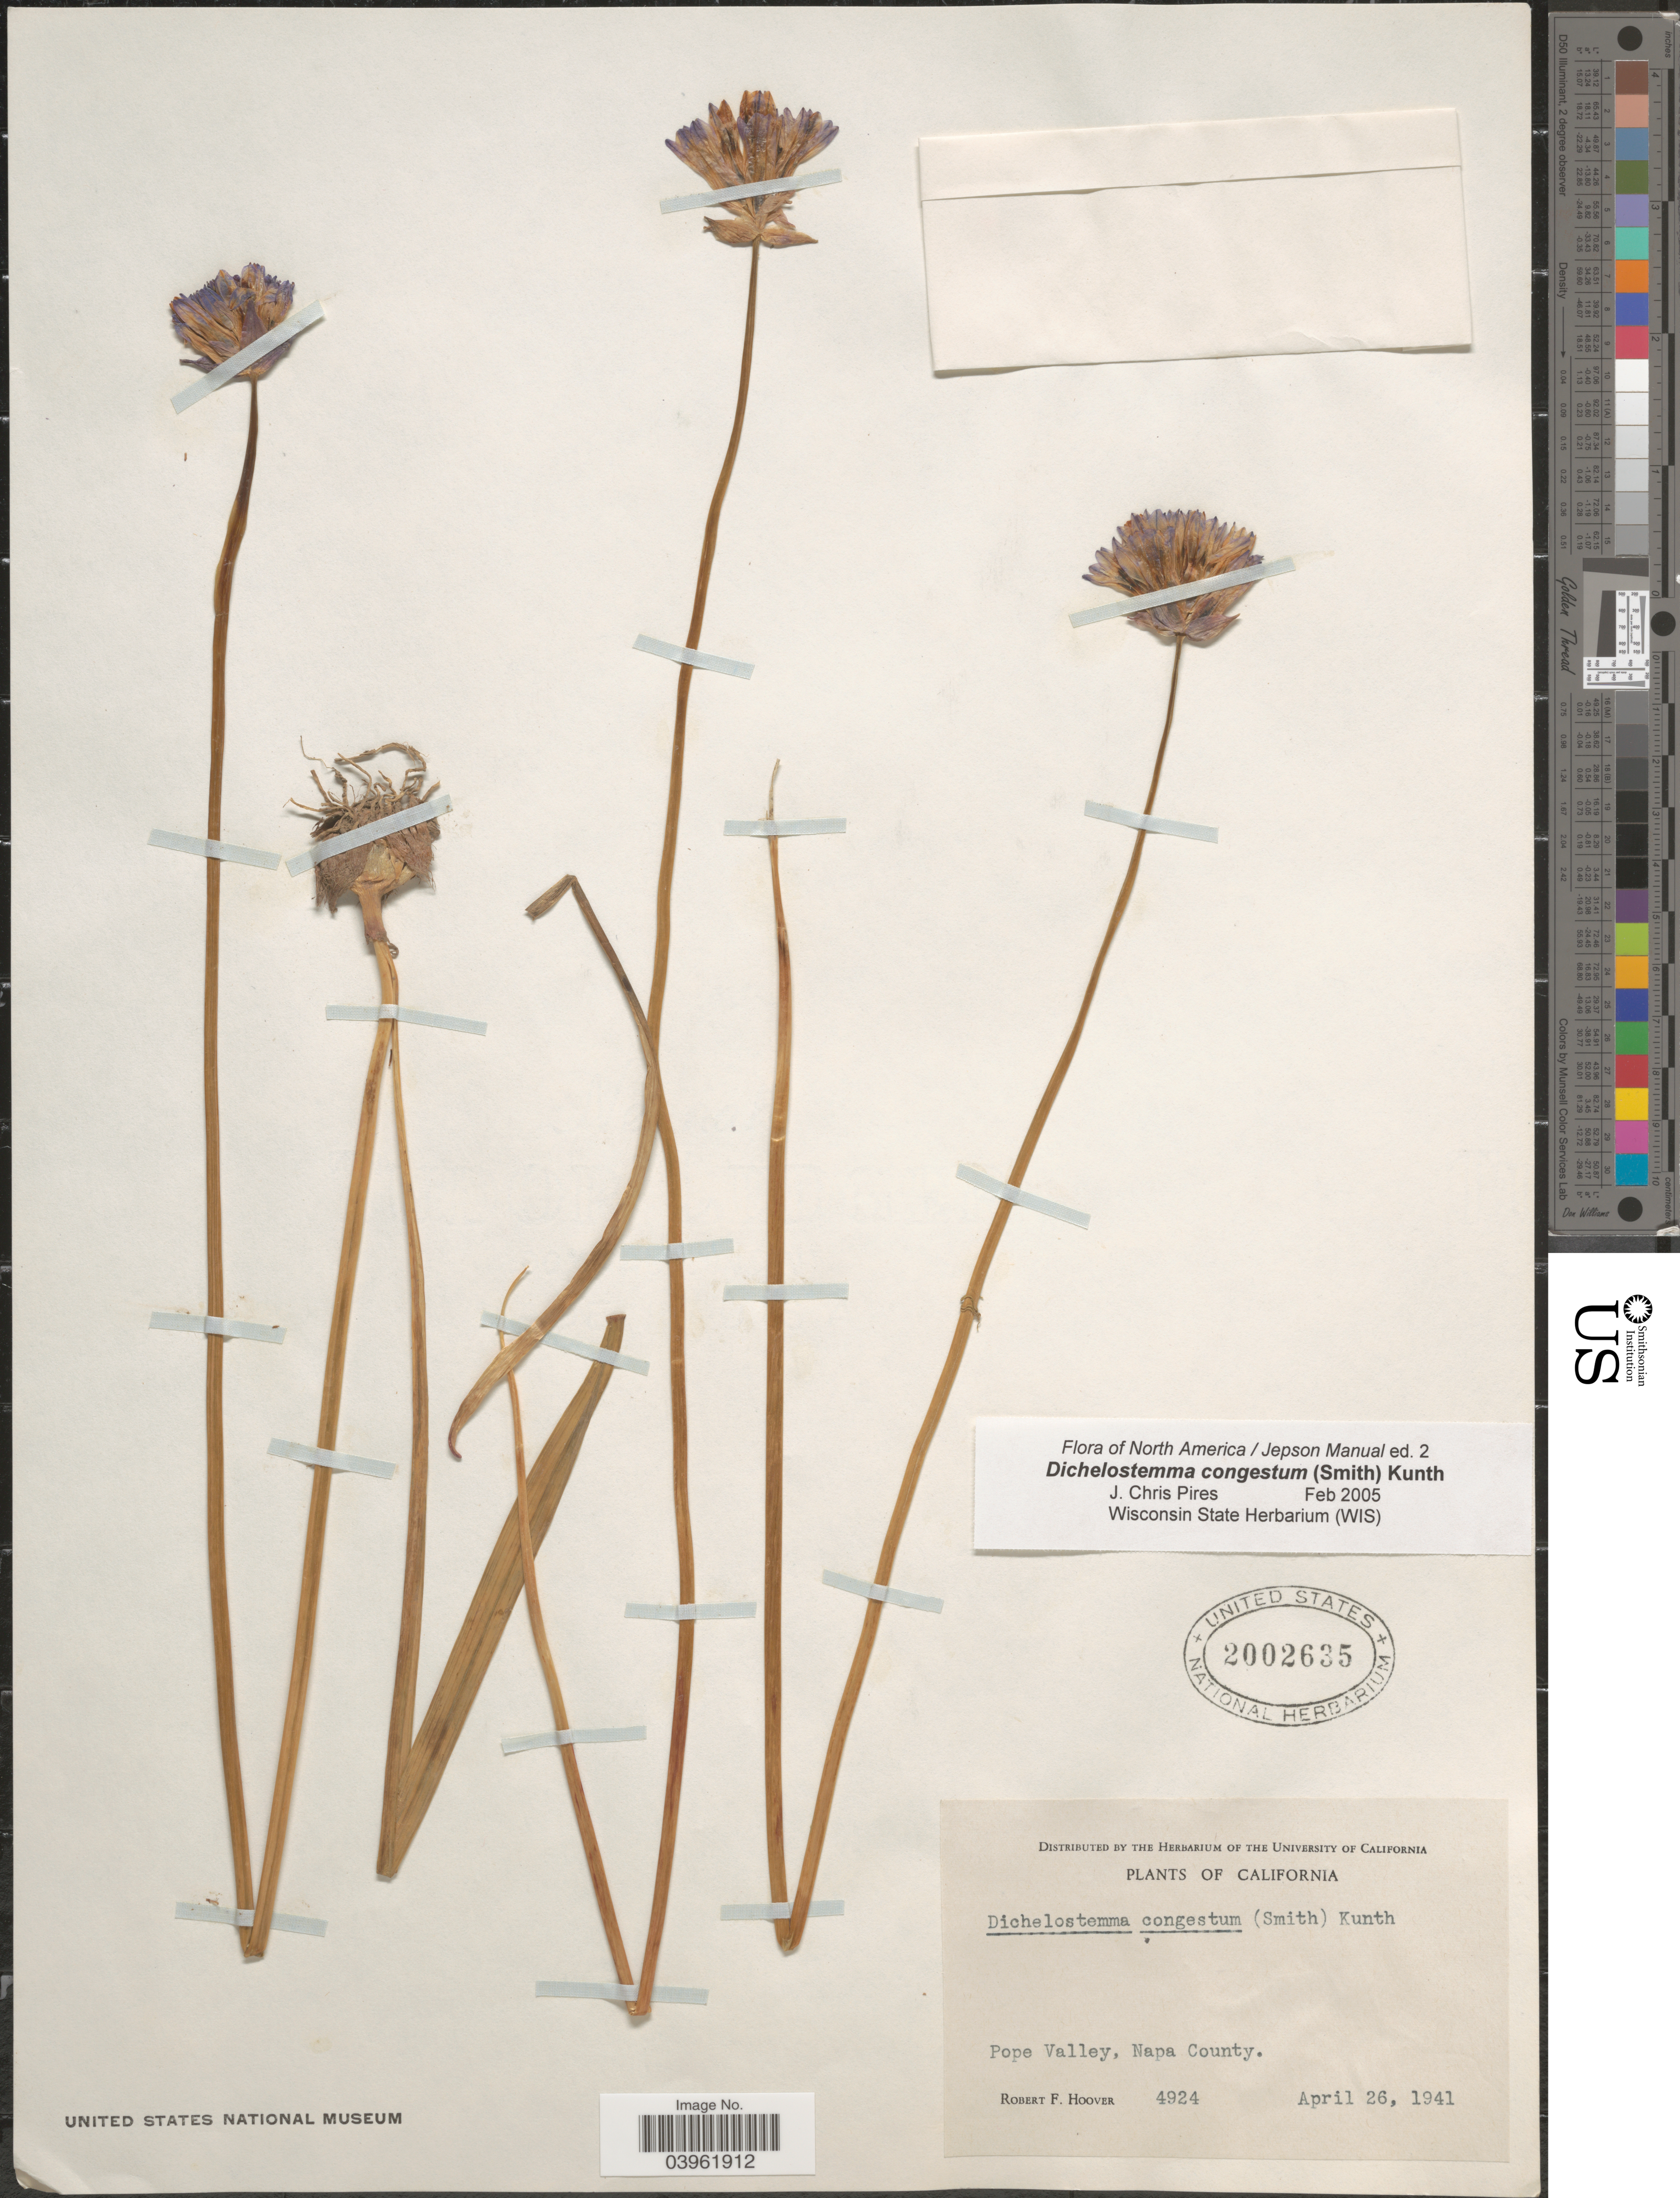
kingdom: Plantae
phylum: Tracheophyta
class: Liliopsida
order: Asparagales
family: Asparagaceae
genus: Dichelostemma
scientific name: Dichelostemma congestum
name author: Kunth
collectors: R. F. Hoover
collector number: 4924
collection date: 1941-04-26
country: United States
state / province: California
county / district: Napa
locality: Pope Valley, Napa County.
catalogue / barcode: US 2002635